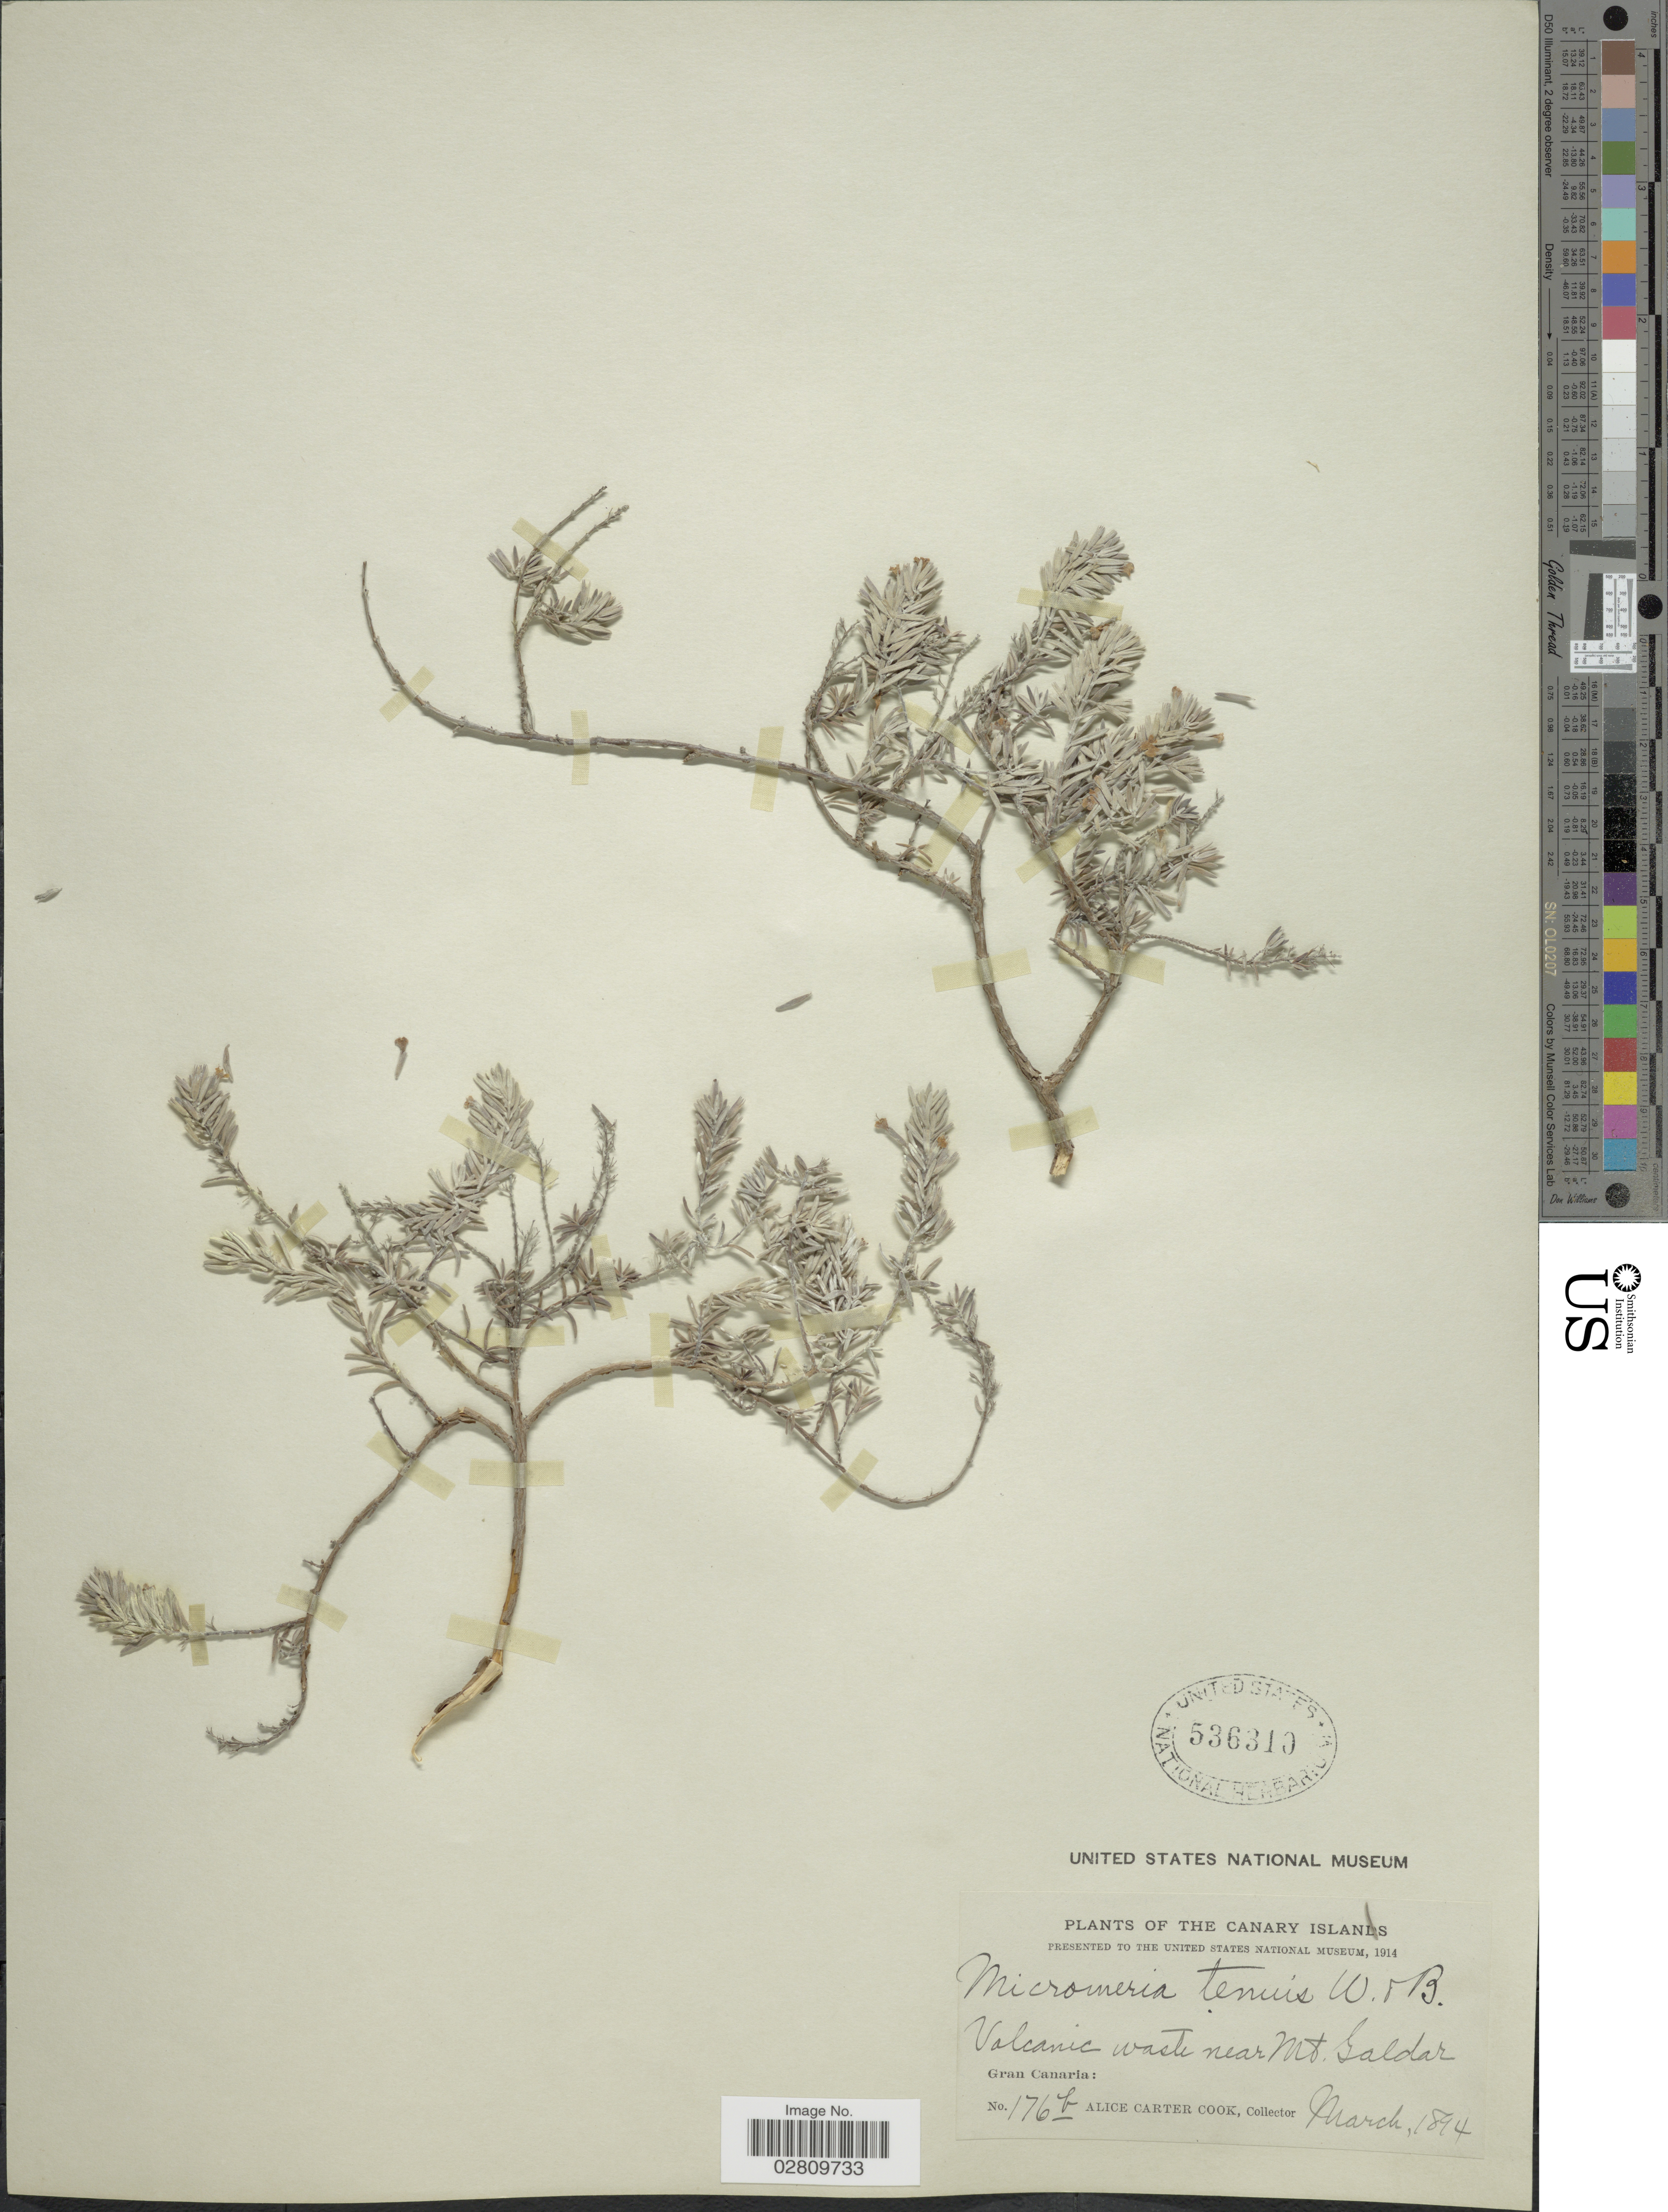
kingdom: Plantae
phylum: Tracheophyta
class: Magnoliopsida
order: Lamiales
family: Lamiaceae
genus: Micromeria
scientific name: Micromeria tenuis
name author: (Link) D.A. Webb & Berthel.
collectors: Alice C. Cook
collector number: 176b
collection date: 1894-03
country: Spain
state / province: Canarias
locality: Canary Islands. Volcanic waste near Mt. Galdar. Gran Canaria.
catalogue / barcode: US 536310